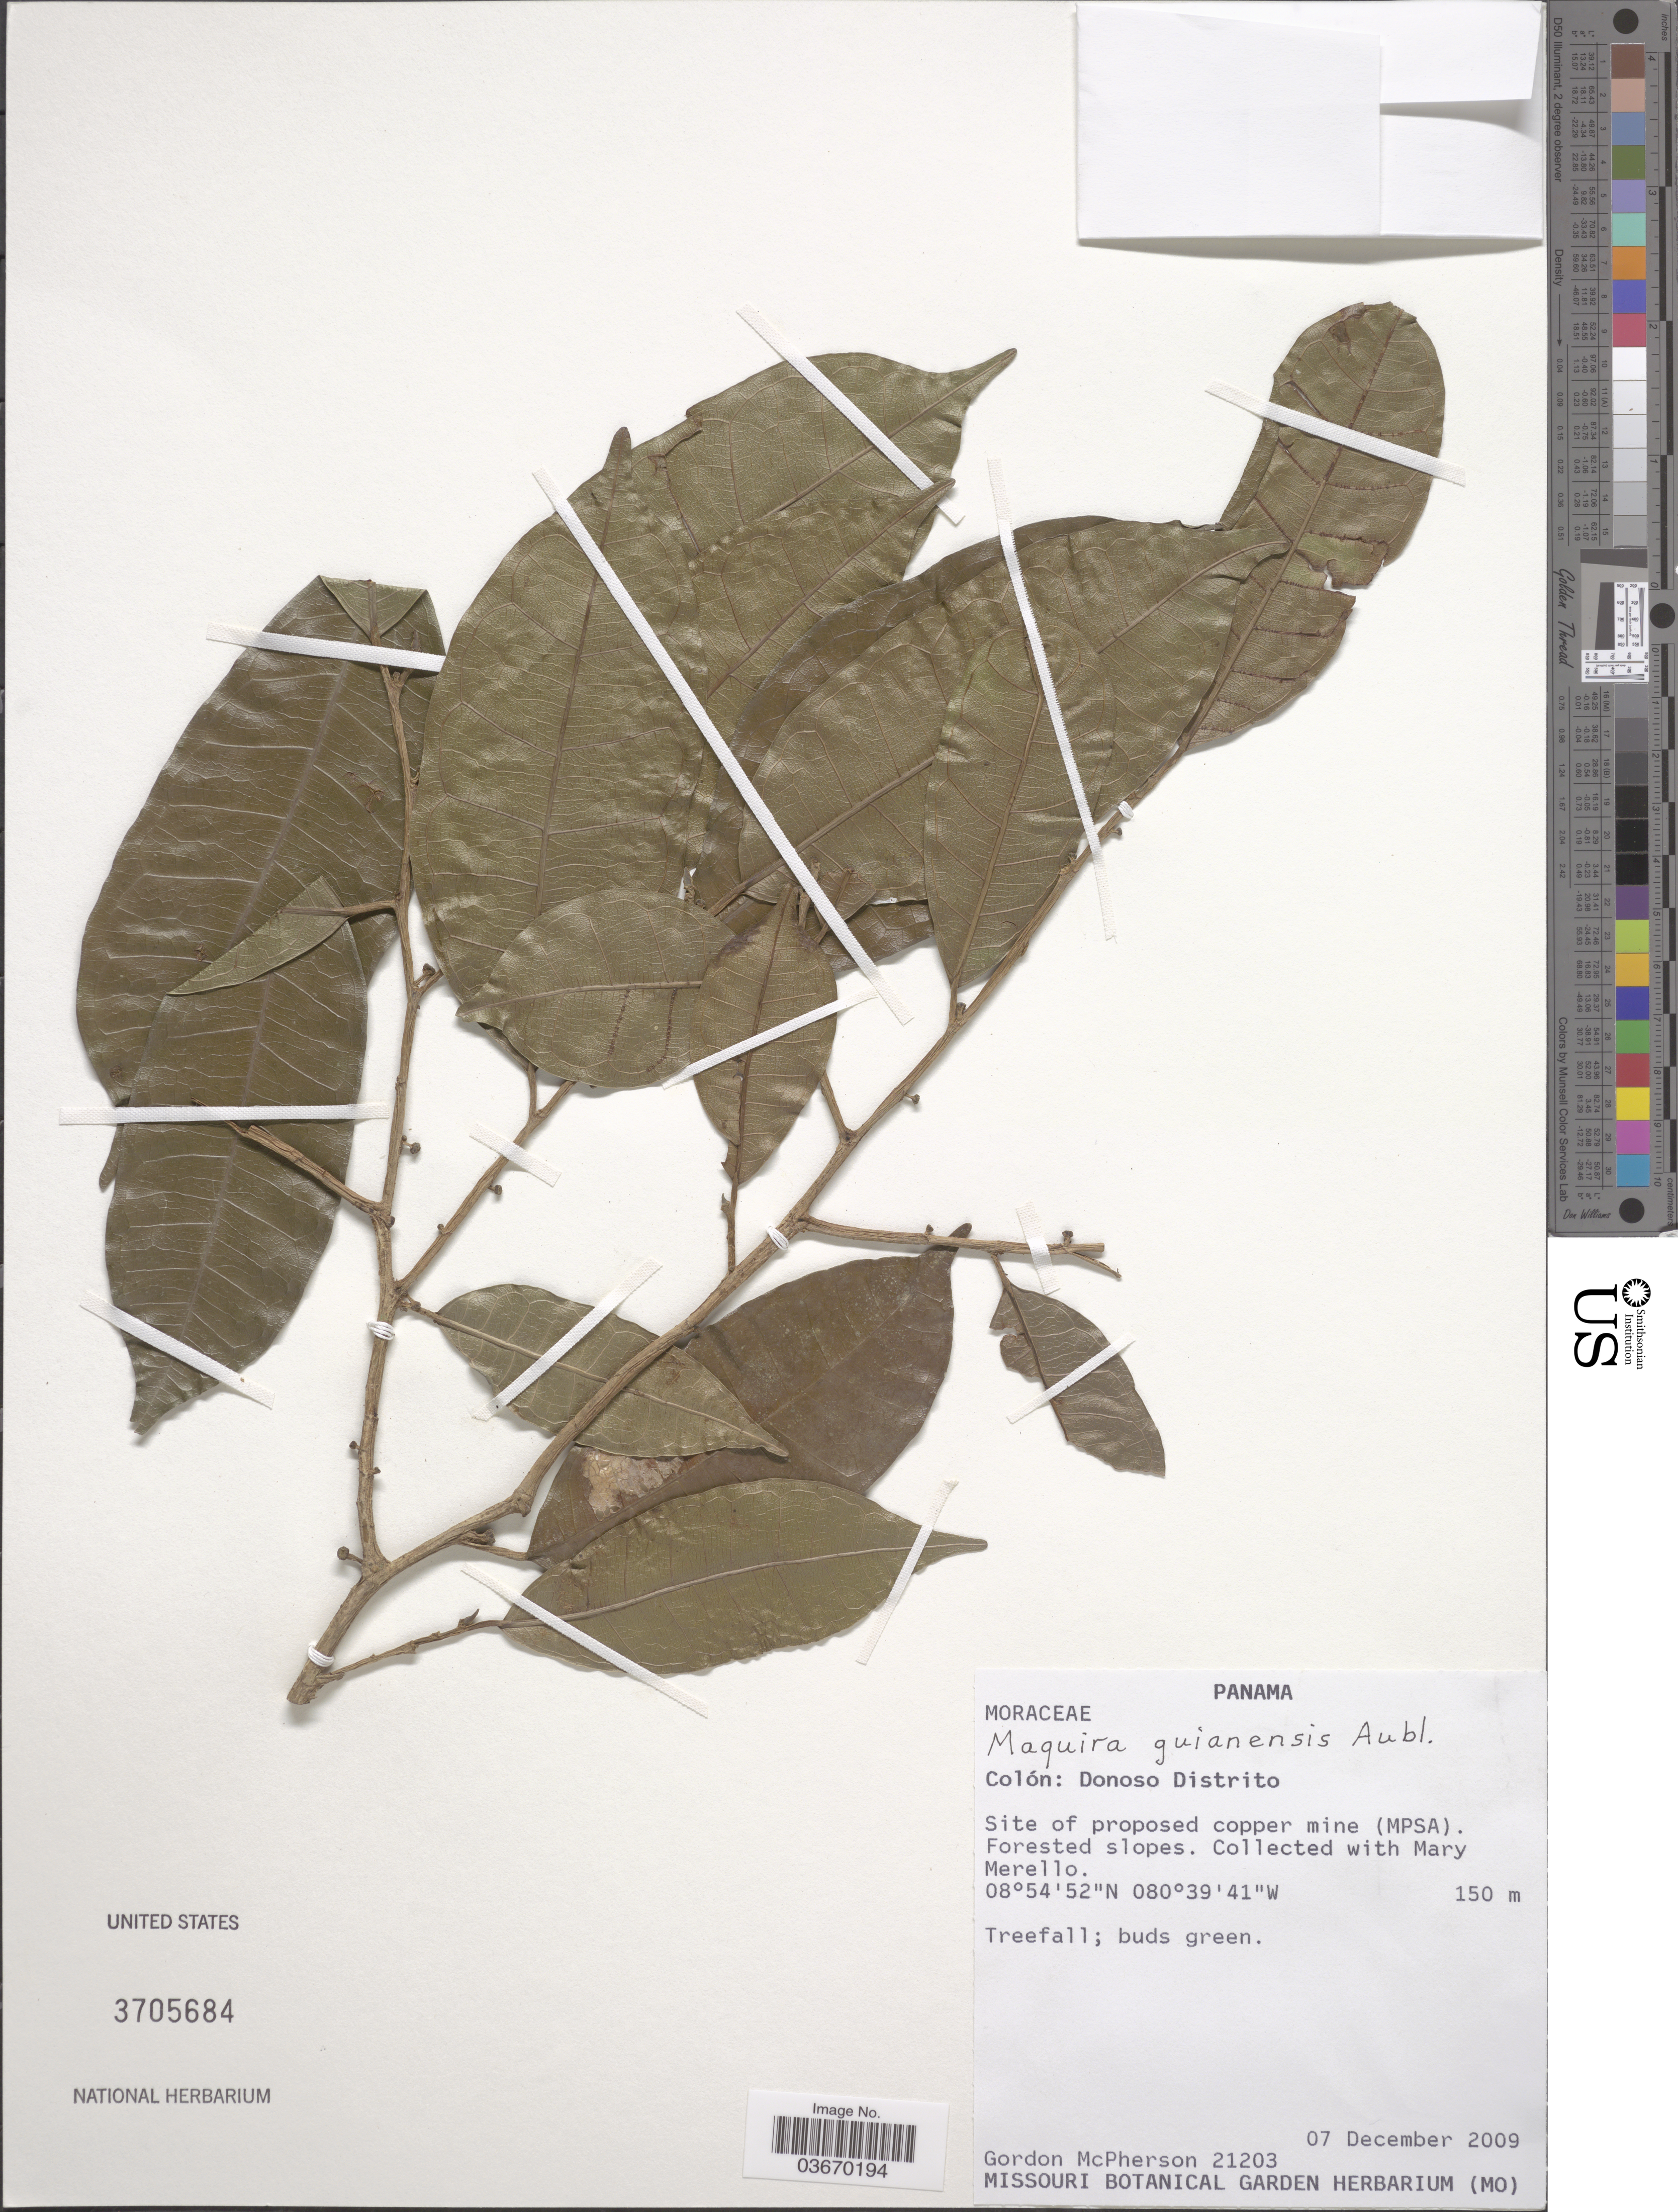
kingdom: Plantae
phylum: Tracheophyta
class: Magnoliopsida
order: Rosales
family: Moraceae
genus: Maquira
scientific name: Maquira guianensis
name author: Aubl.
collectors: G. McPherson & M. Merello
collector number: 21203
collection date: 2009-12-07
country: Panama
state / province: Colón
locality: Donoso Distrito. Site of proposed copper mine (MPSA). Forested slopes.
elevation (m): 150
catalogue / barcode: US 3705684